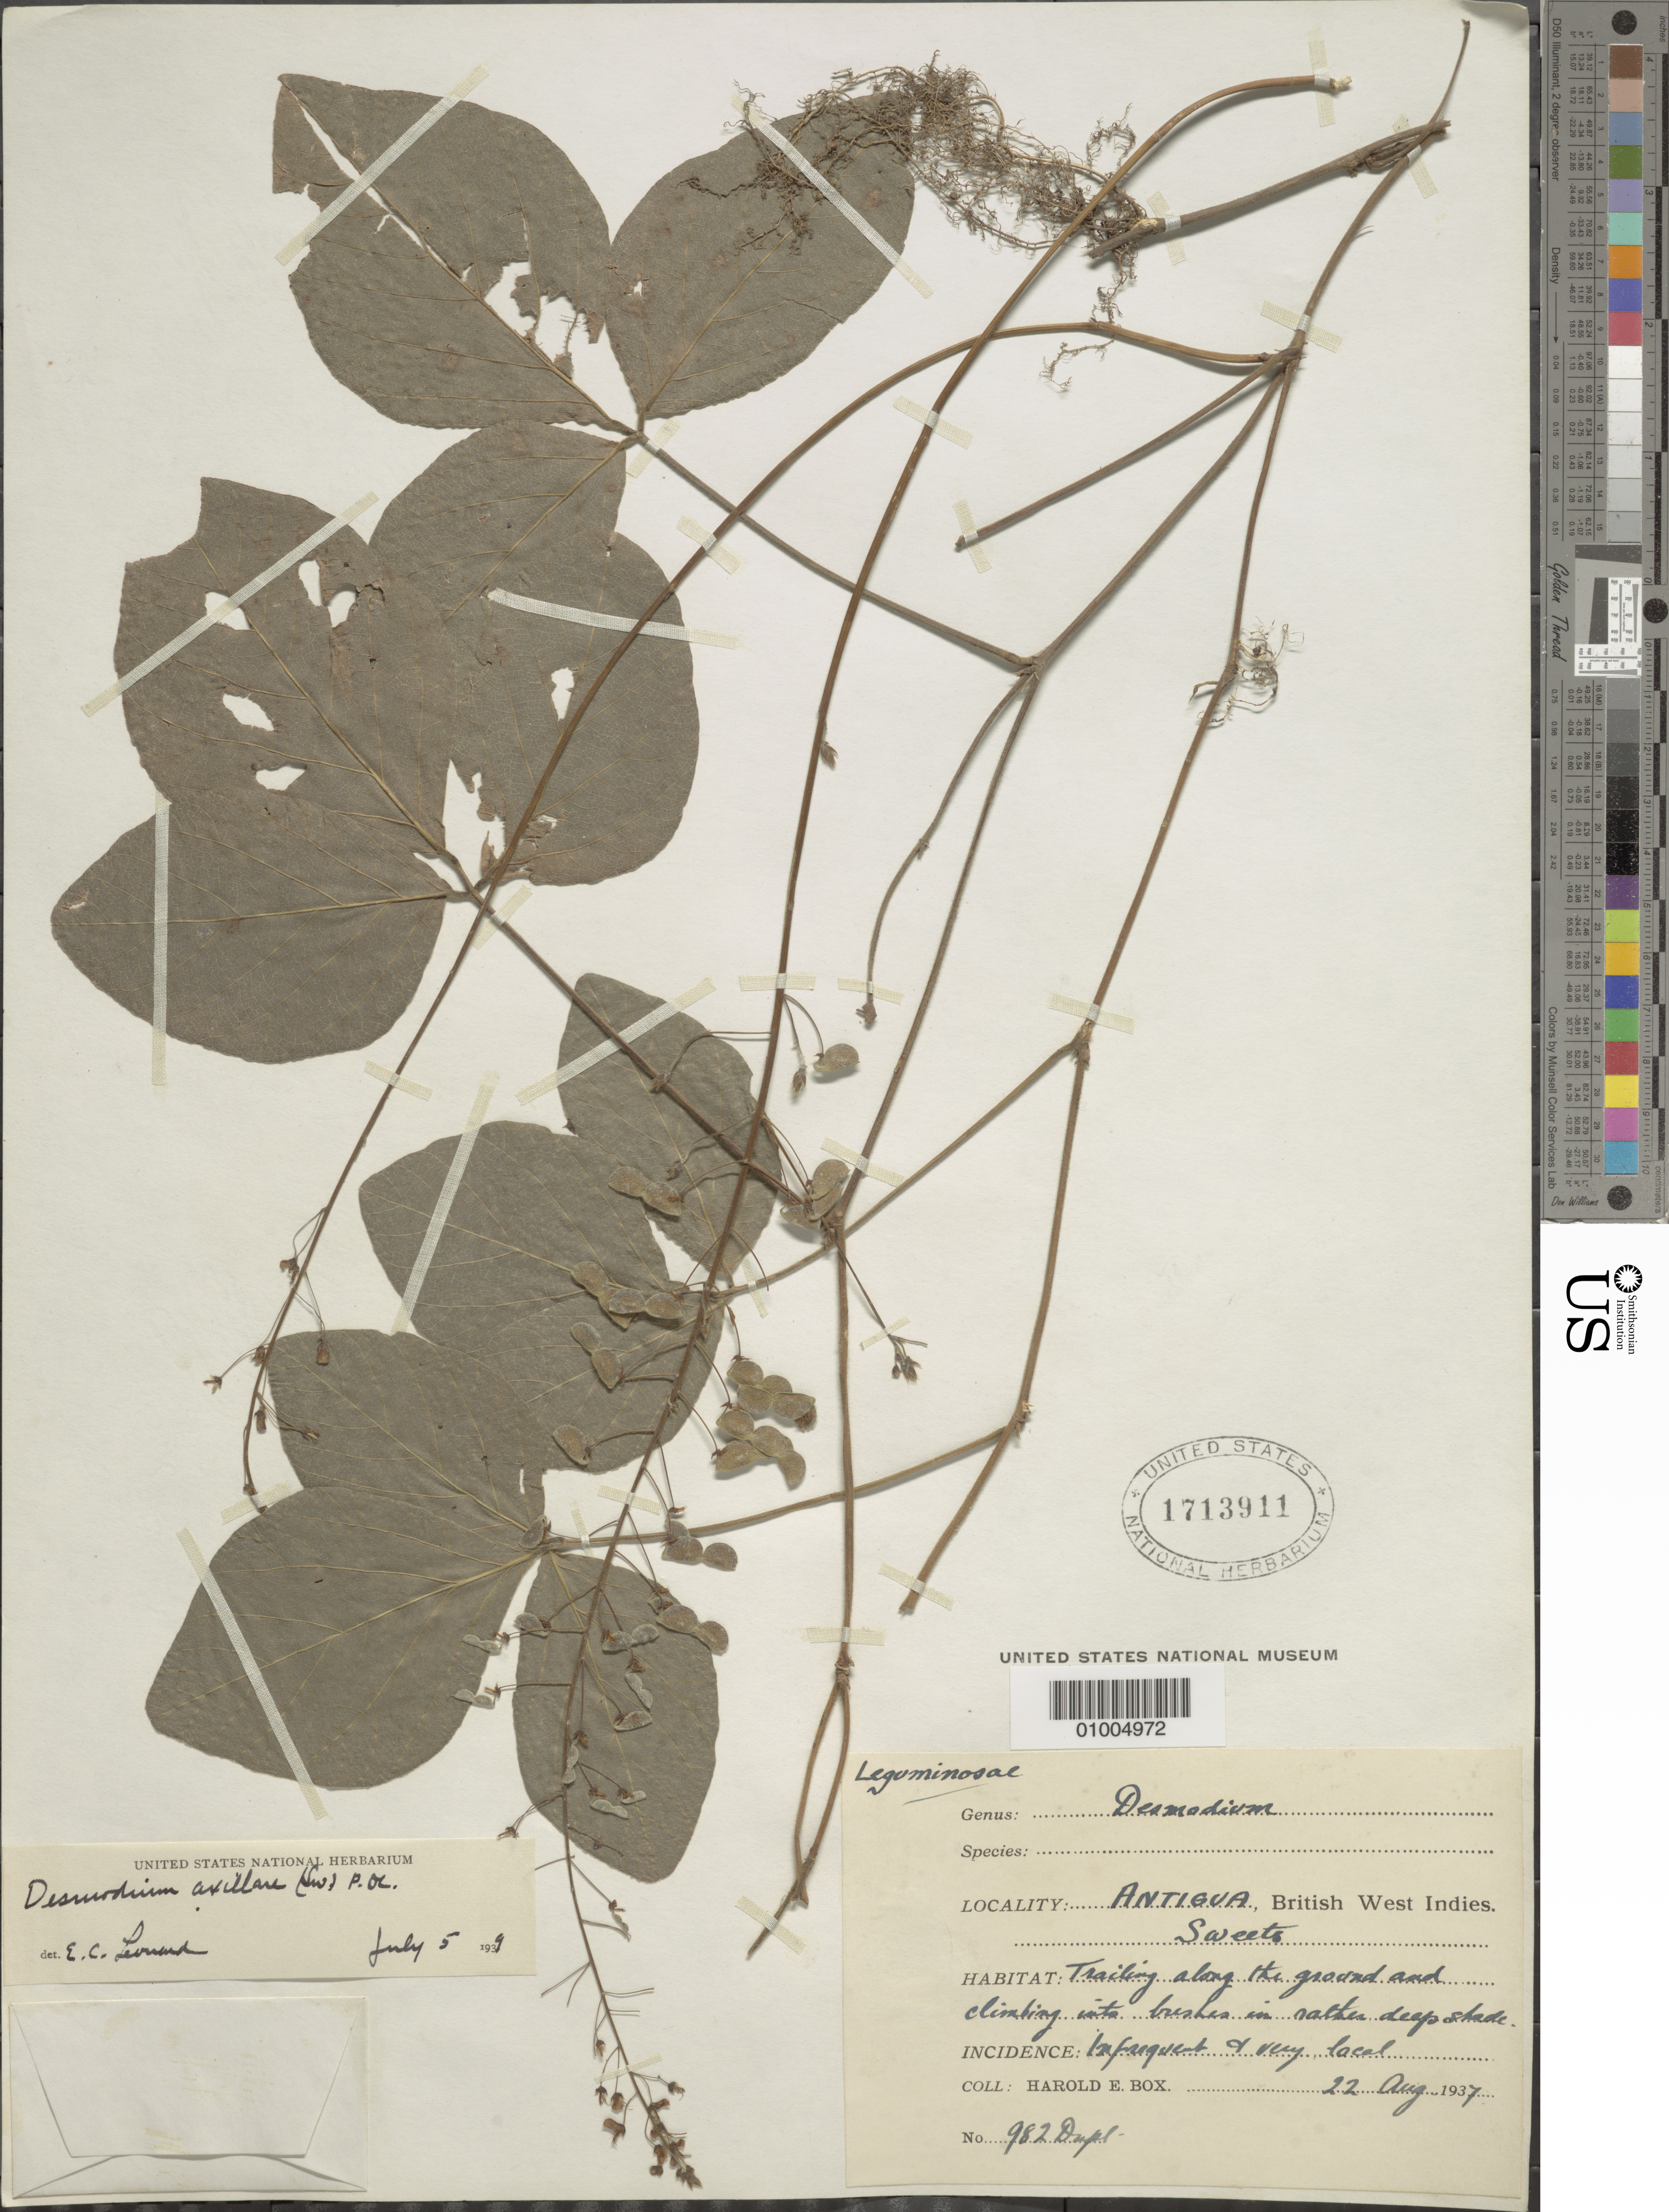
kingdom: Plantae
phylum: Tracheophyta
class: Magnoliopsida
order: Fabales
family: Fabaceae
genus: Desmodium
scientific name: Desmodium axillare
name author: (Sw.) DC.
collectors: H. E. Box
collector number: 982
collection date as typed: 22 Aug 1937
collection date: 1937-08-22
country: Antigua and Barbuda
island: Antigua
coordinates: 0 N, 0 E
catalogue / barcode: US 1713911